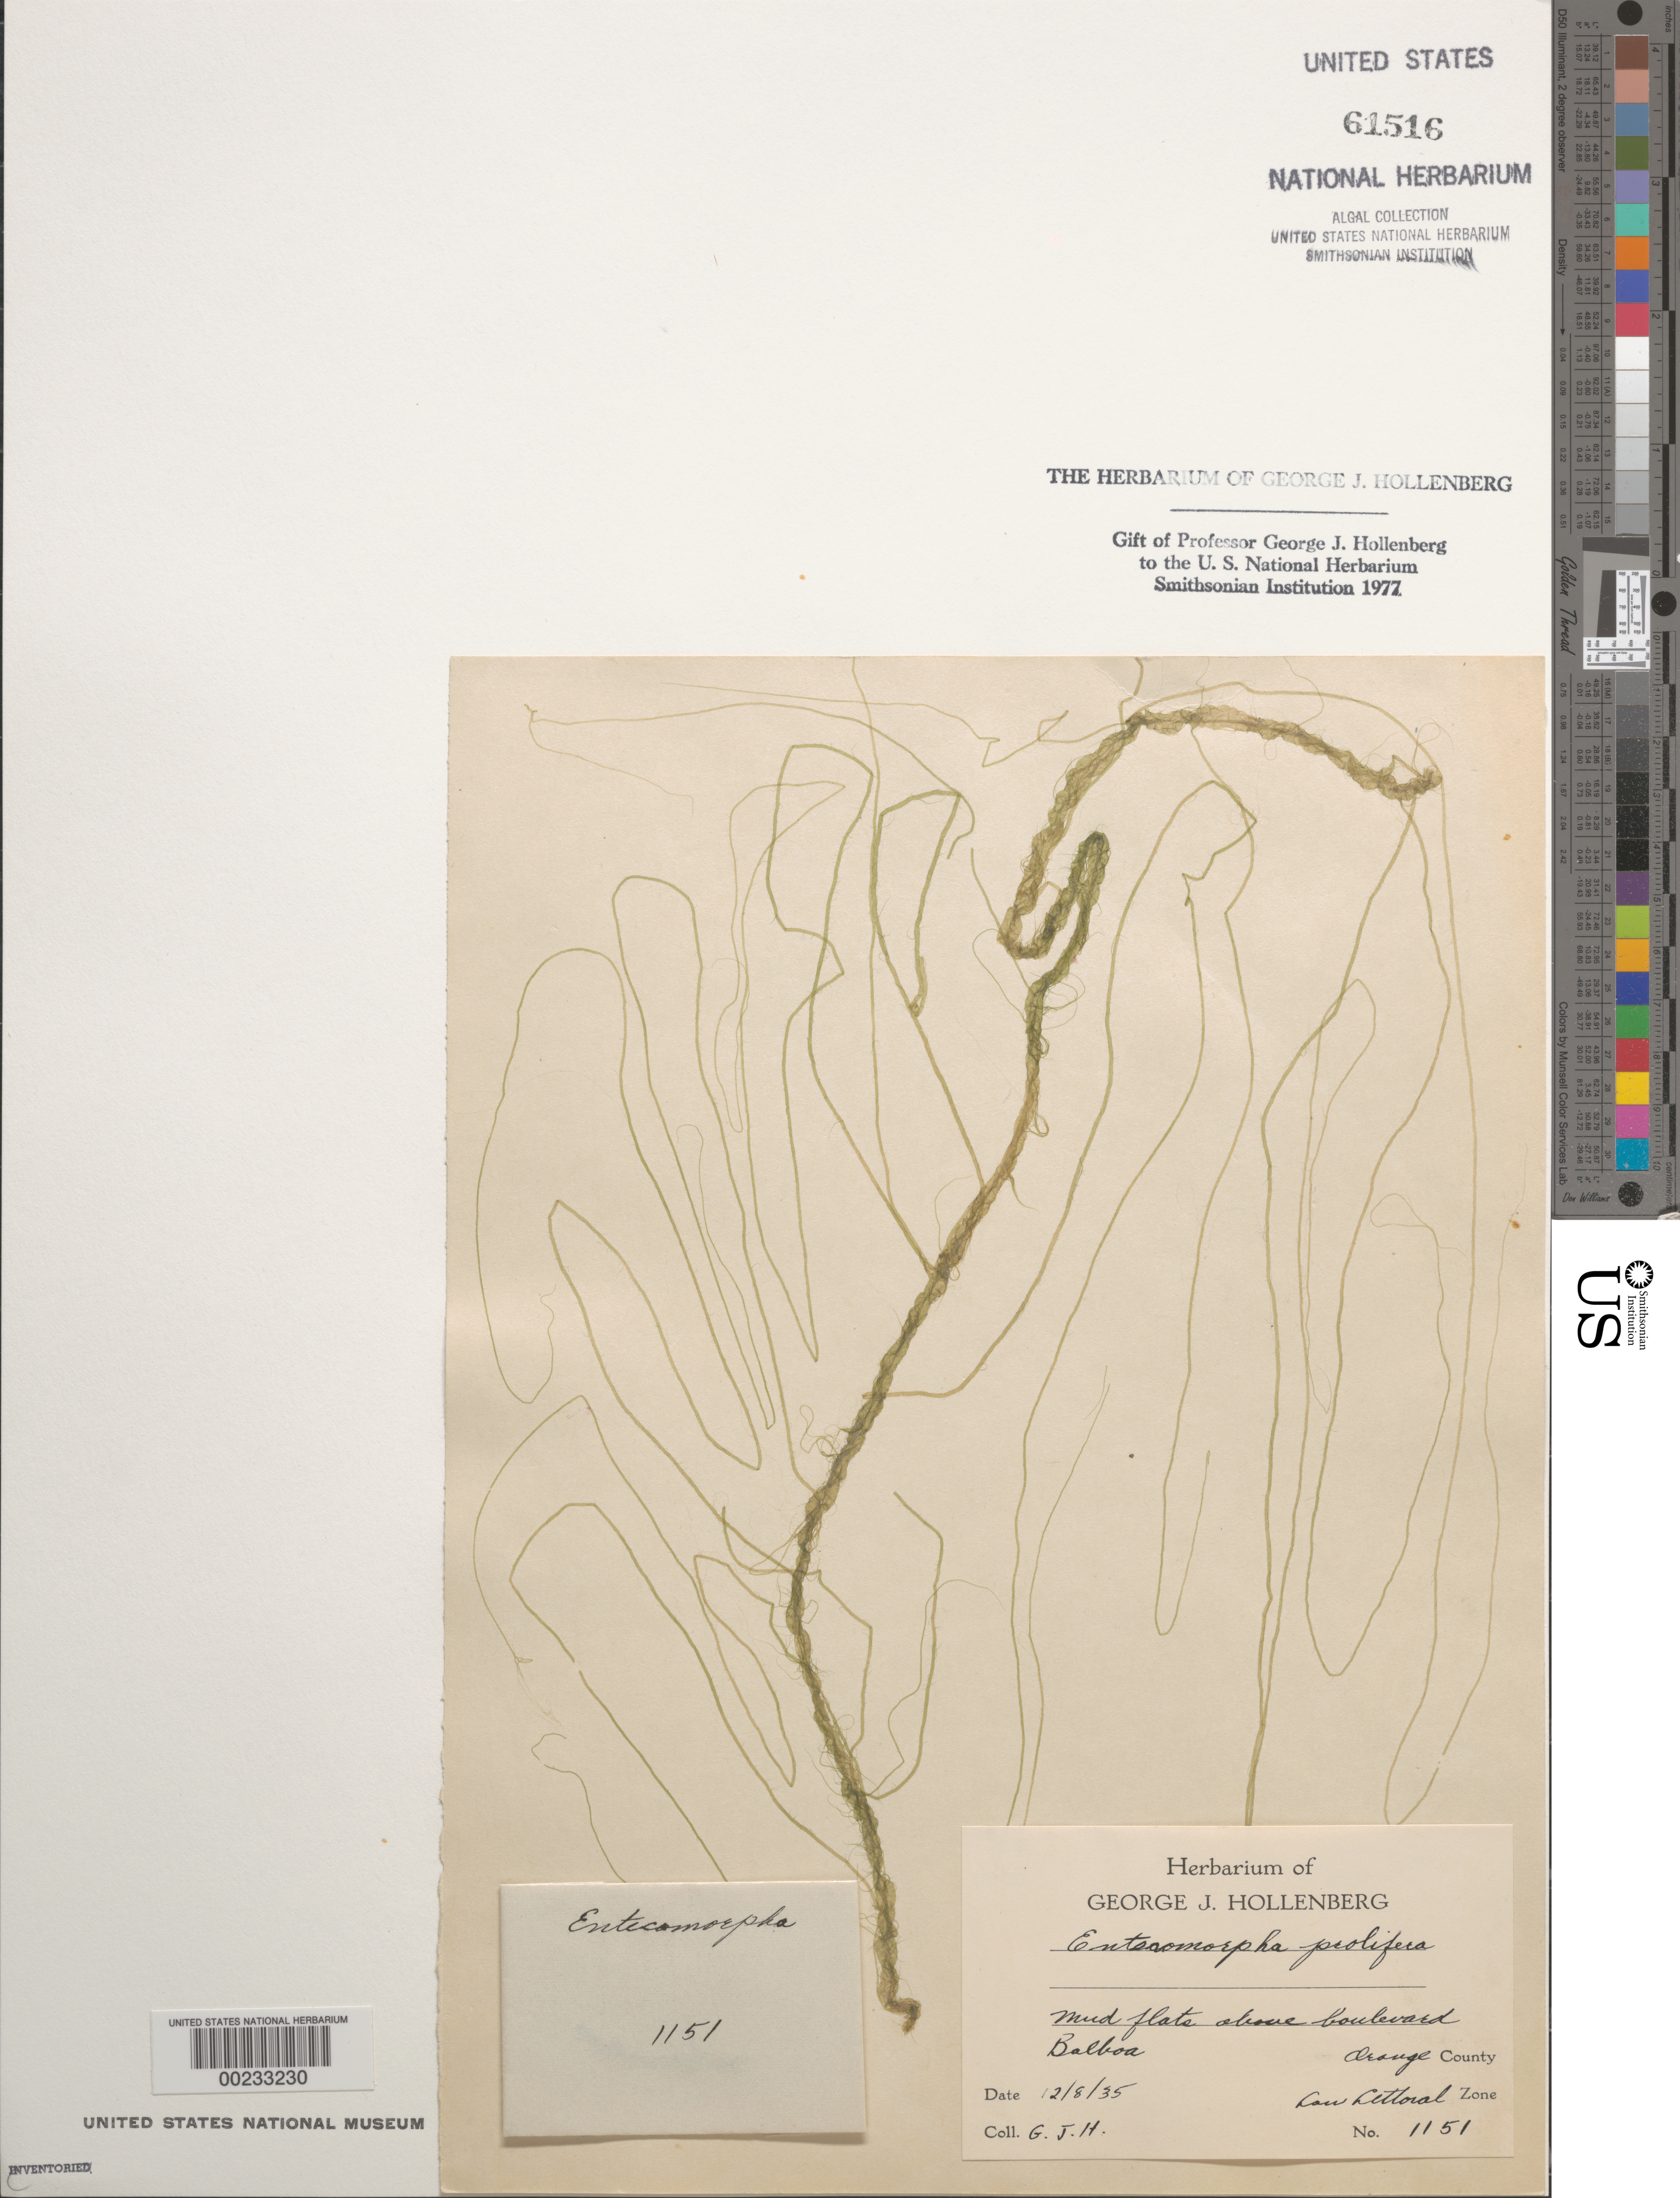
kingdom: Plantae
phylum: Chlorophyta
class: Ulvophyceae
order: Ulvales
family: Ulvaceae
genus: Ulva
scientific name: Ulva prolifera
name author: O.F. Müller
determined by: Algae name updating Project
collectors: G. Hollenberg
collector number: GJH 1151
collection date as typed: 08 Dec 1935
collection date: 1935-12-08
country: United States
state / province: California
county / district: Orange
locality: Balboa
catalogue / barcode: US 61516